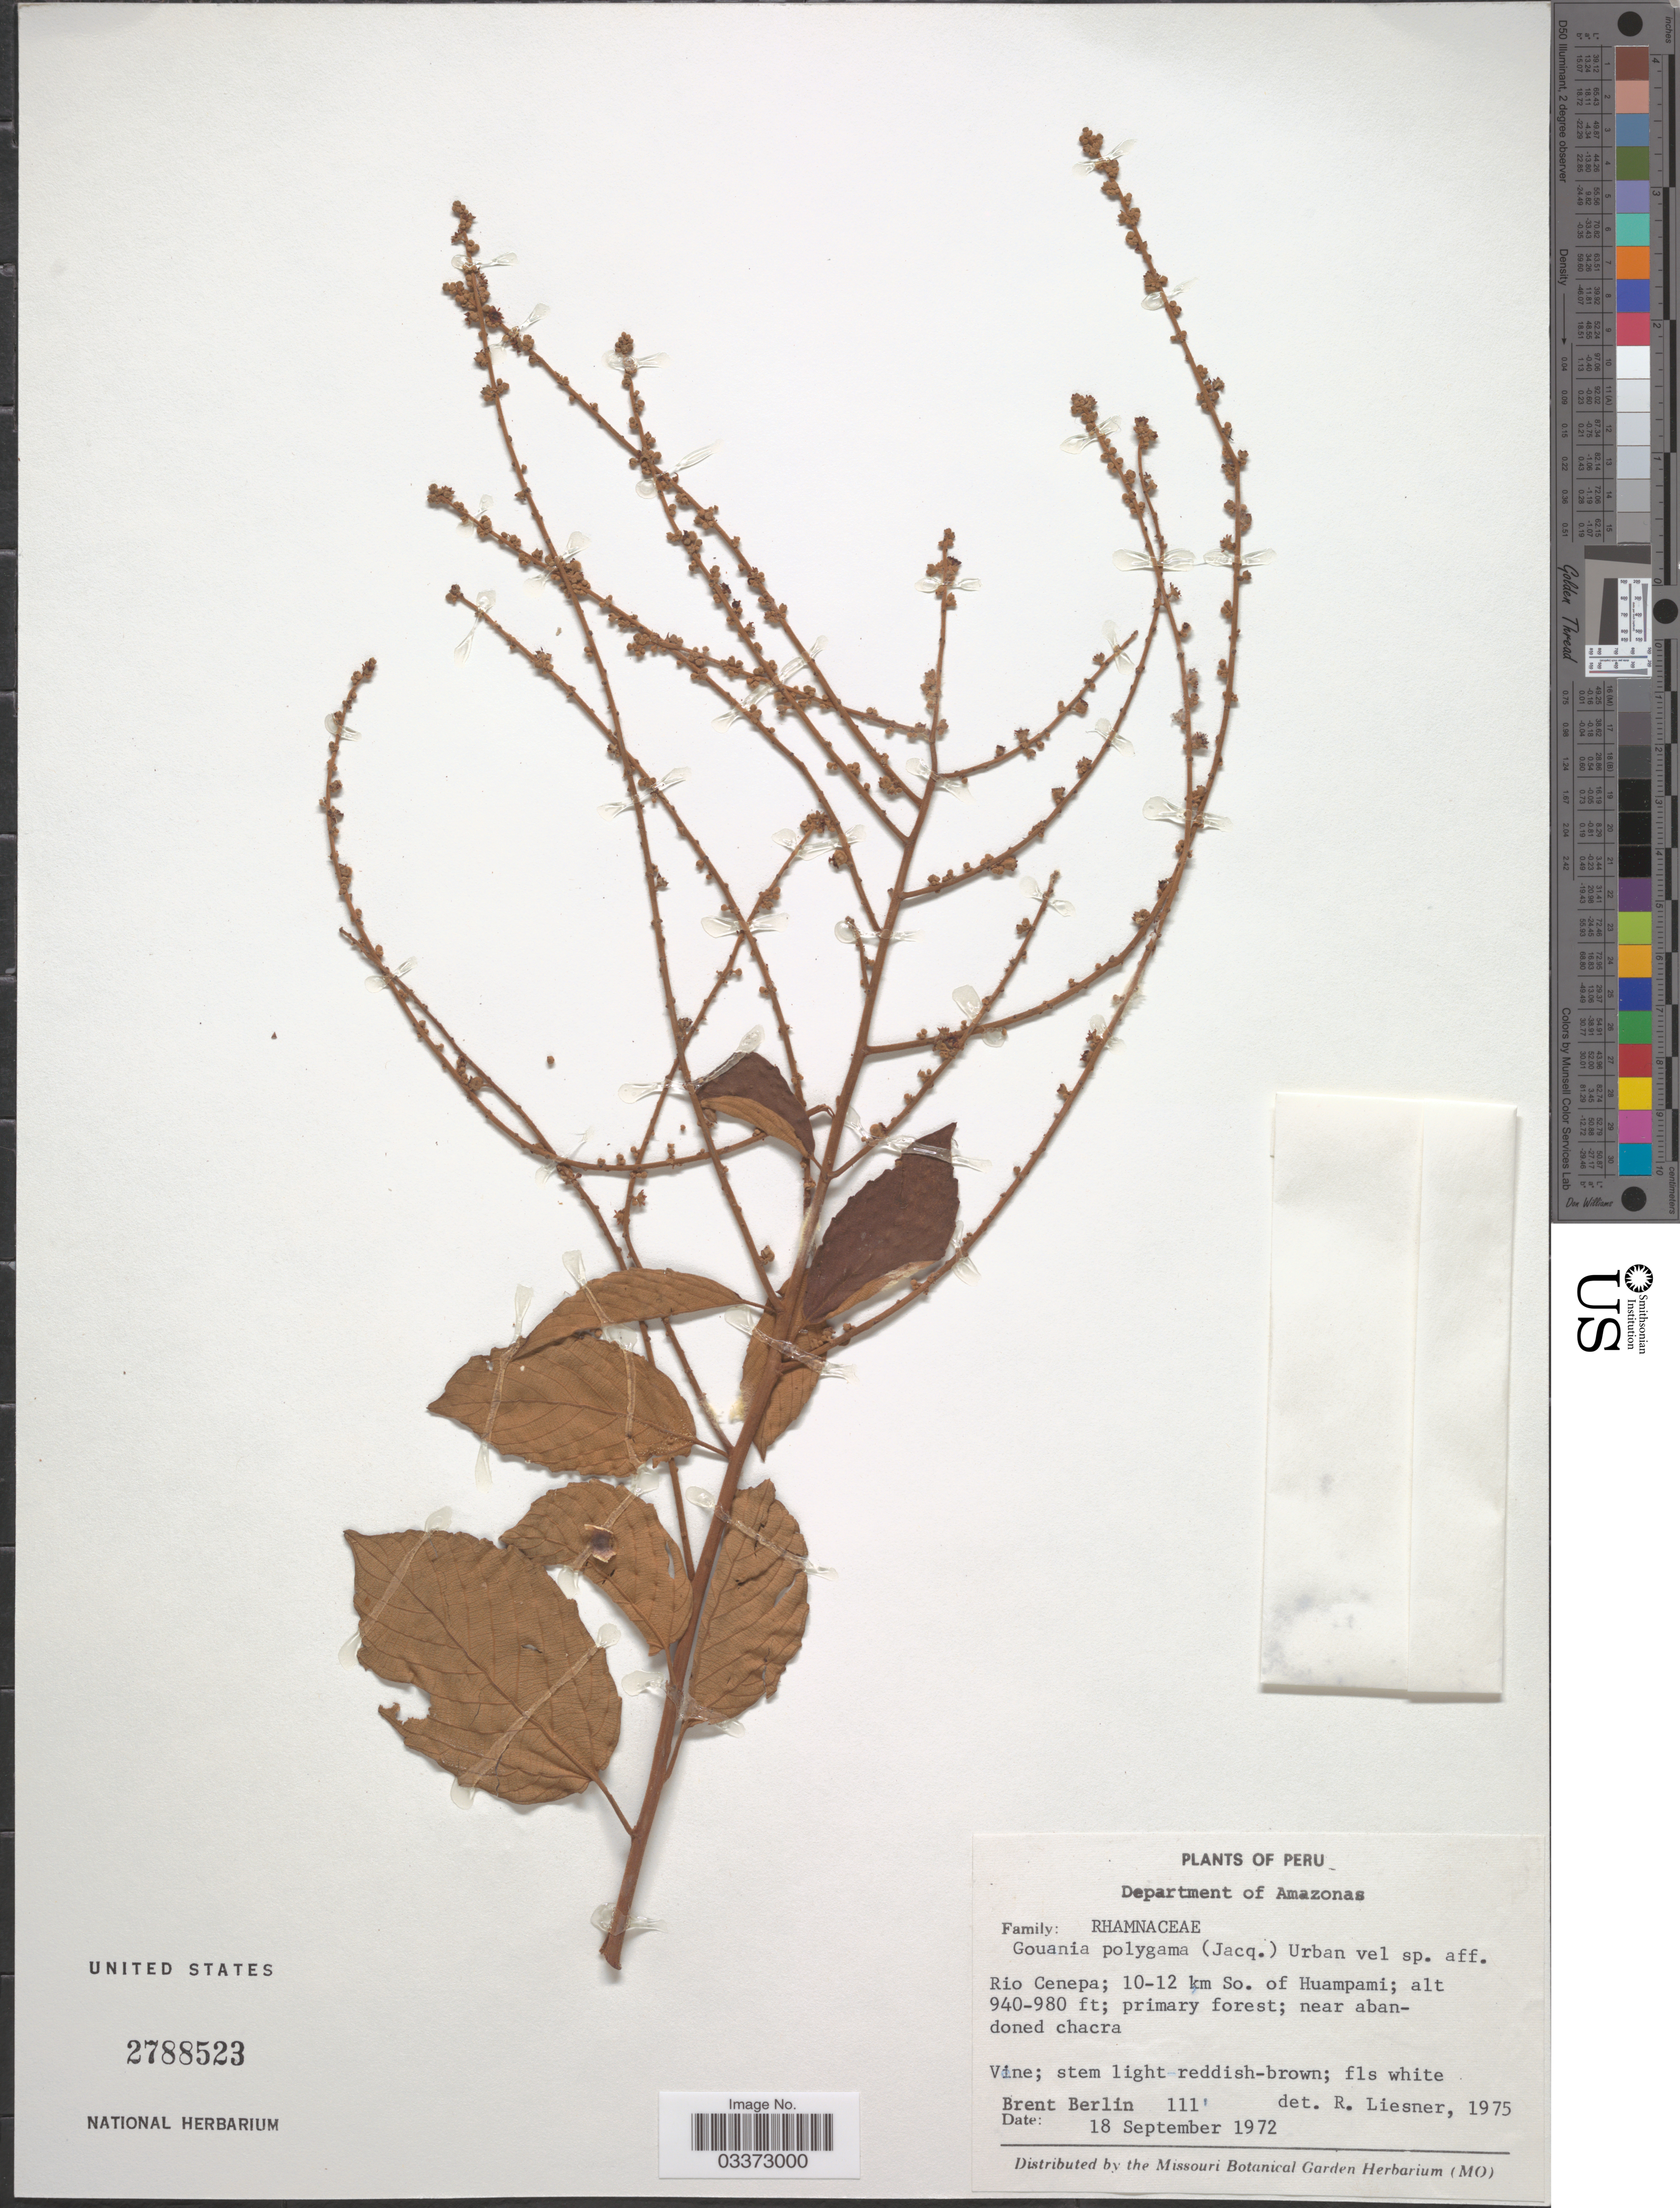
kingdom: Plantae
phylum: Tracheophyta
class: Magnoliopsida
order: Rosales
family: Rhamnaceae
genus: Gouania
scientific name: Gouania polygama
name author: (Jacq.) Urb.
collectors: B. Berlin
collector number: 111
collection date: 1972-09-18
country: Peru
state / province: Amazonas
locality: Rio Cenepa; 10-12 km So. of Huampami.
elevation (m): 287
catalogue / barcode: US 2788523